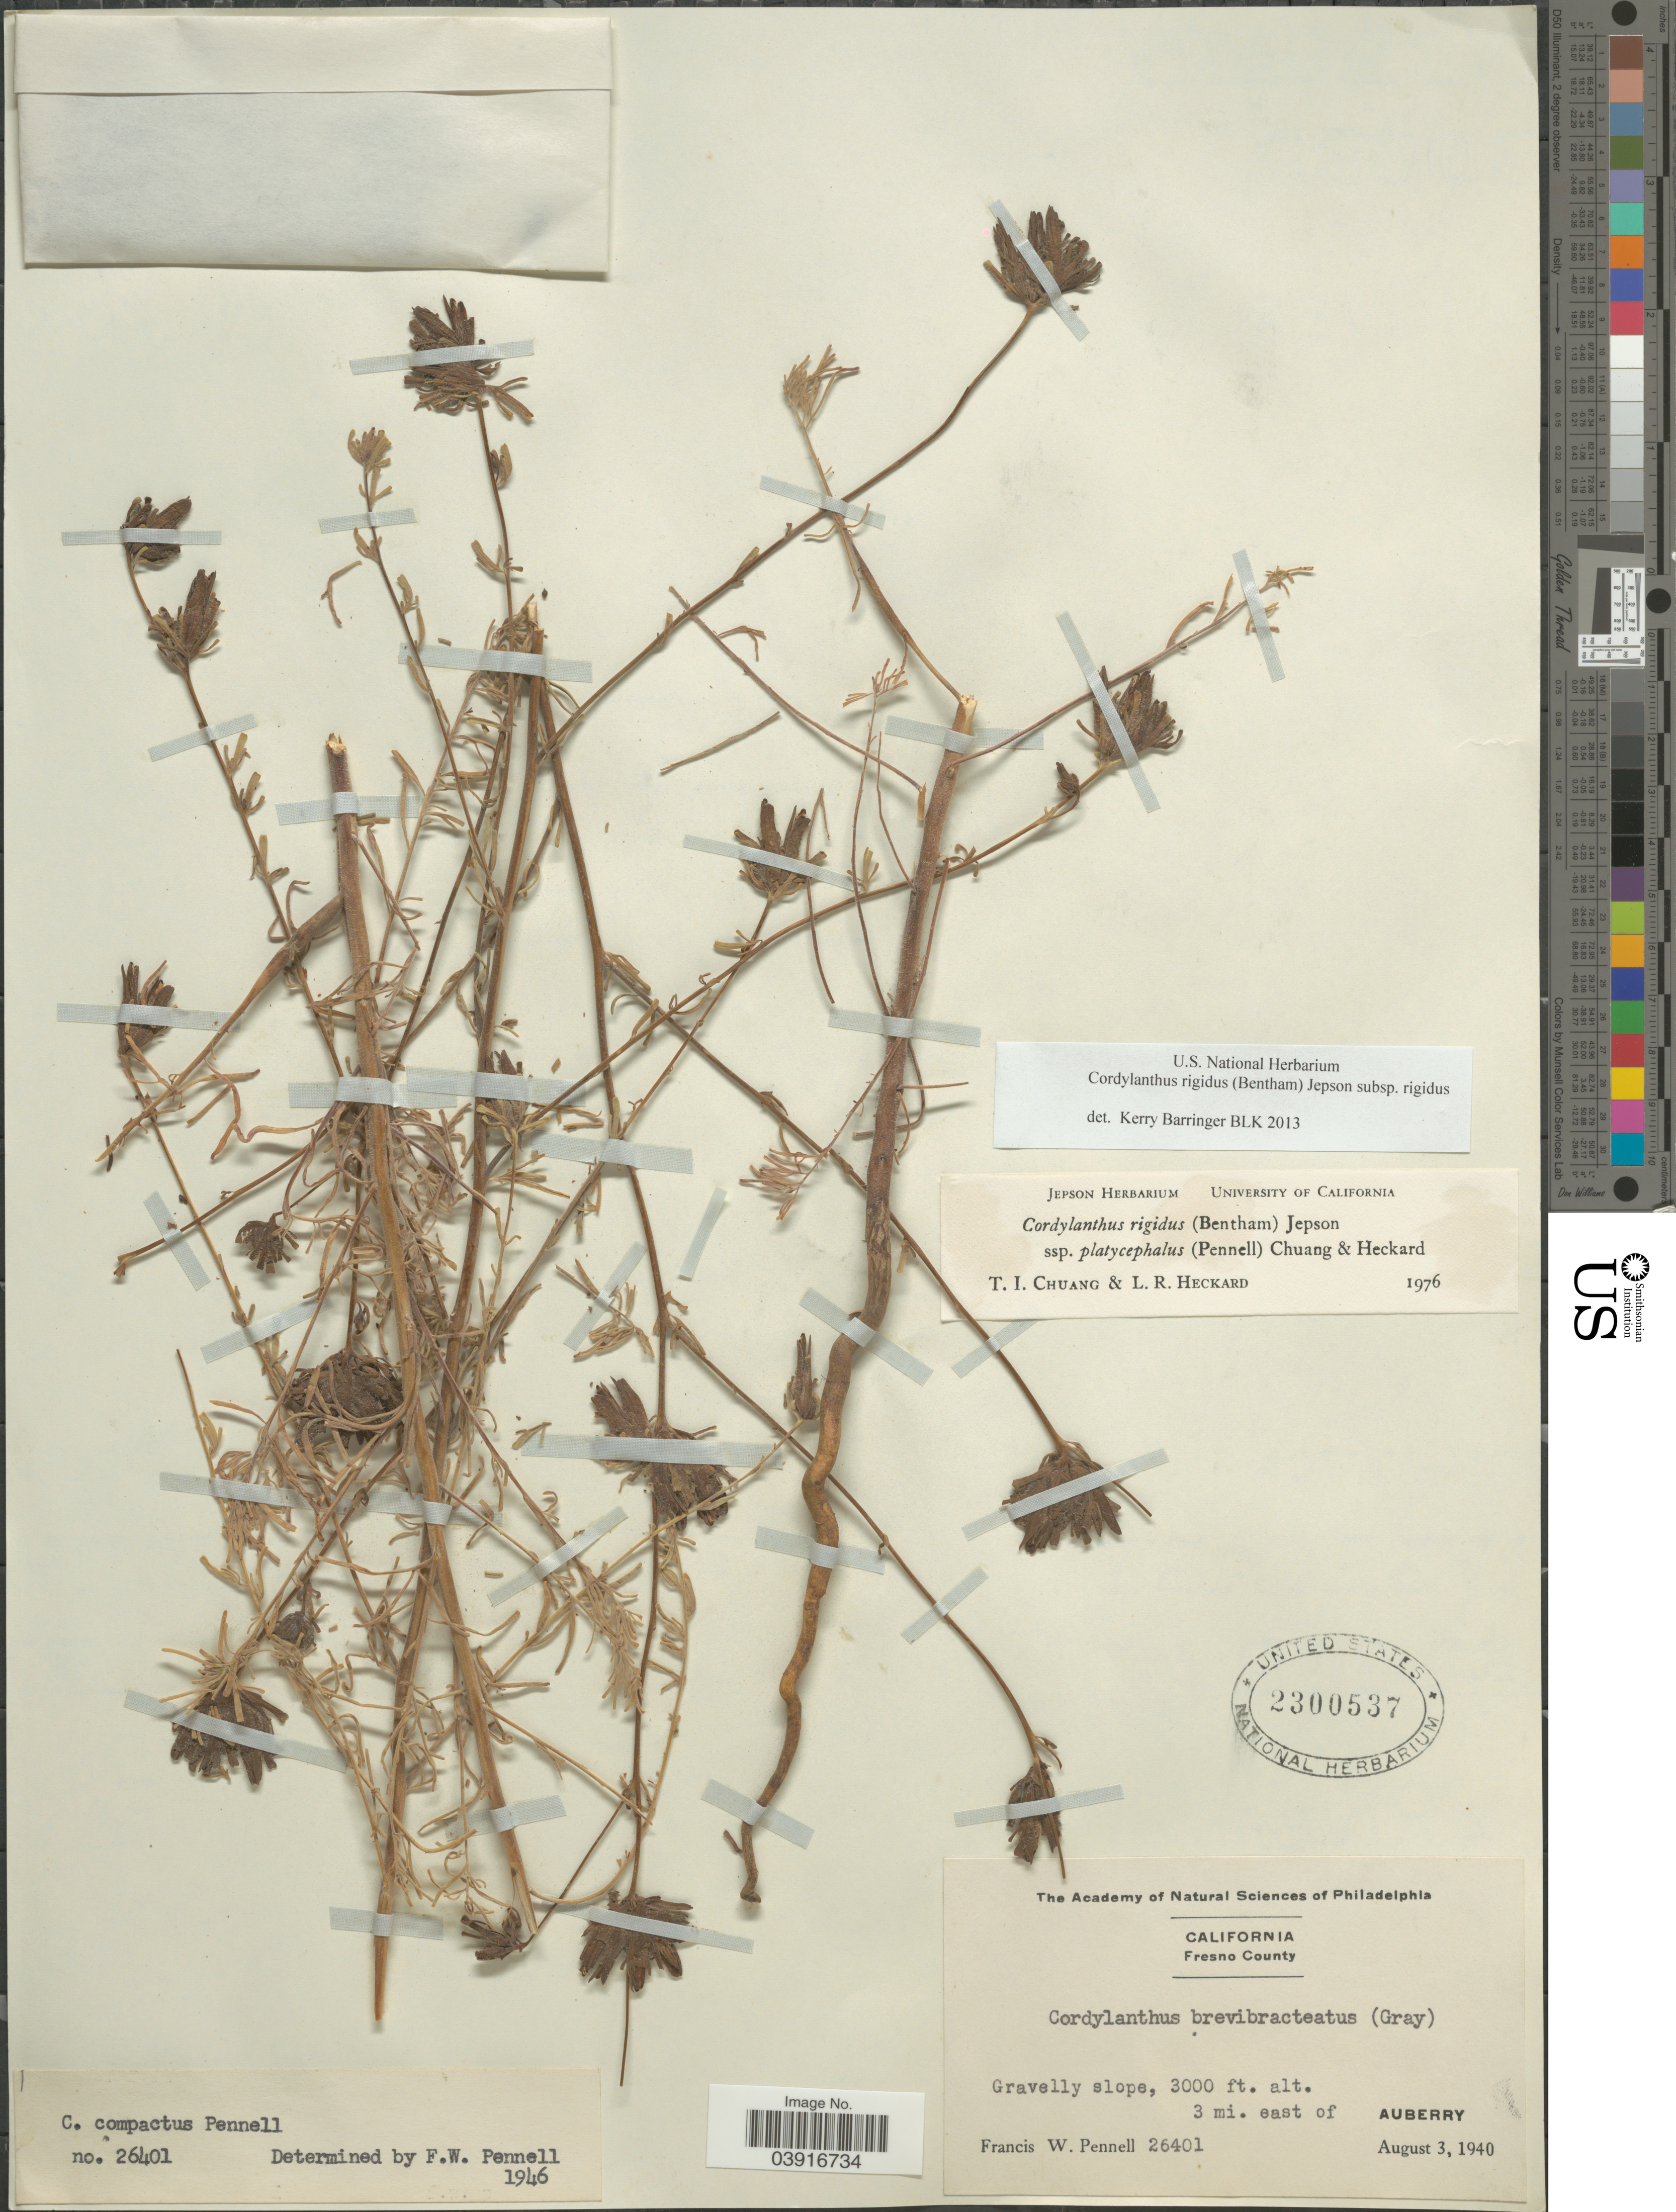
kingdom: Plantae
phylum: Tracheophyta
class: Magnoliopsida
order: Lamiales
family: Orobanchaceae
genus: Cordylanthus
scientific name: Cordylanthus rigidus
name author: (Benth.) Jeps.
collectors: F. W. Pennell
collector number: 26401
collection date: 1940-08-03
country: United States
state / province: California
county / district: Fresno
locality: Fresno County. Gravelly slope, 3 mi. east of Auberry.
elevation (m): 914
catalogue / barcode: US 2300537